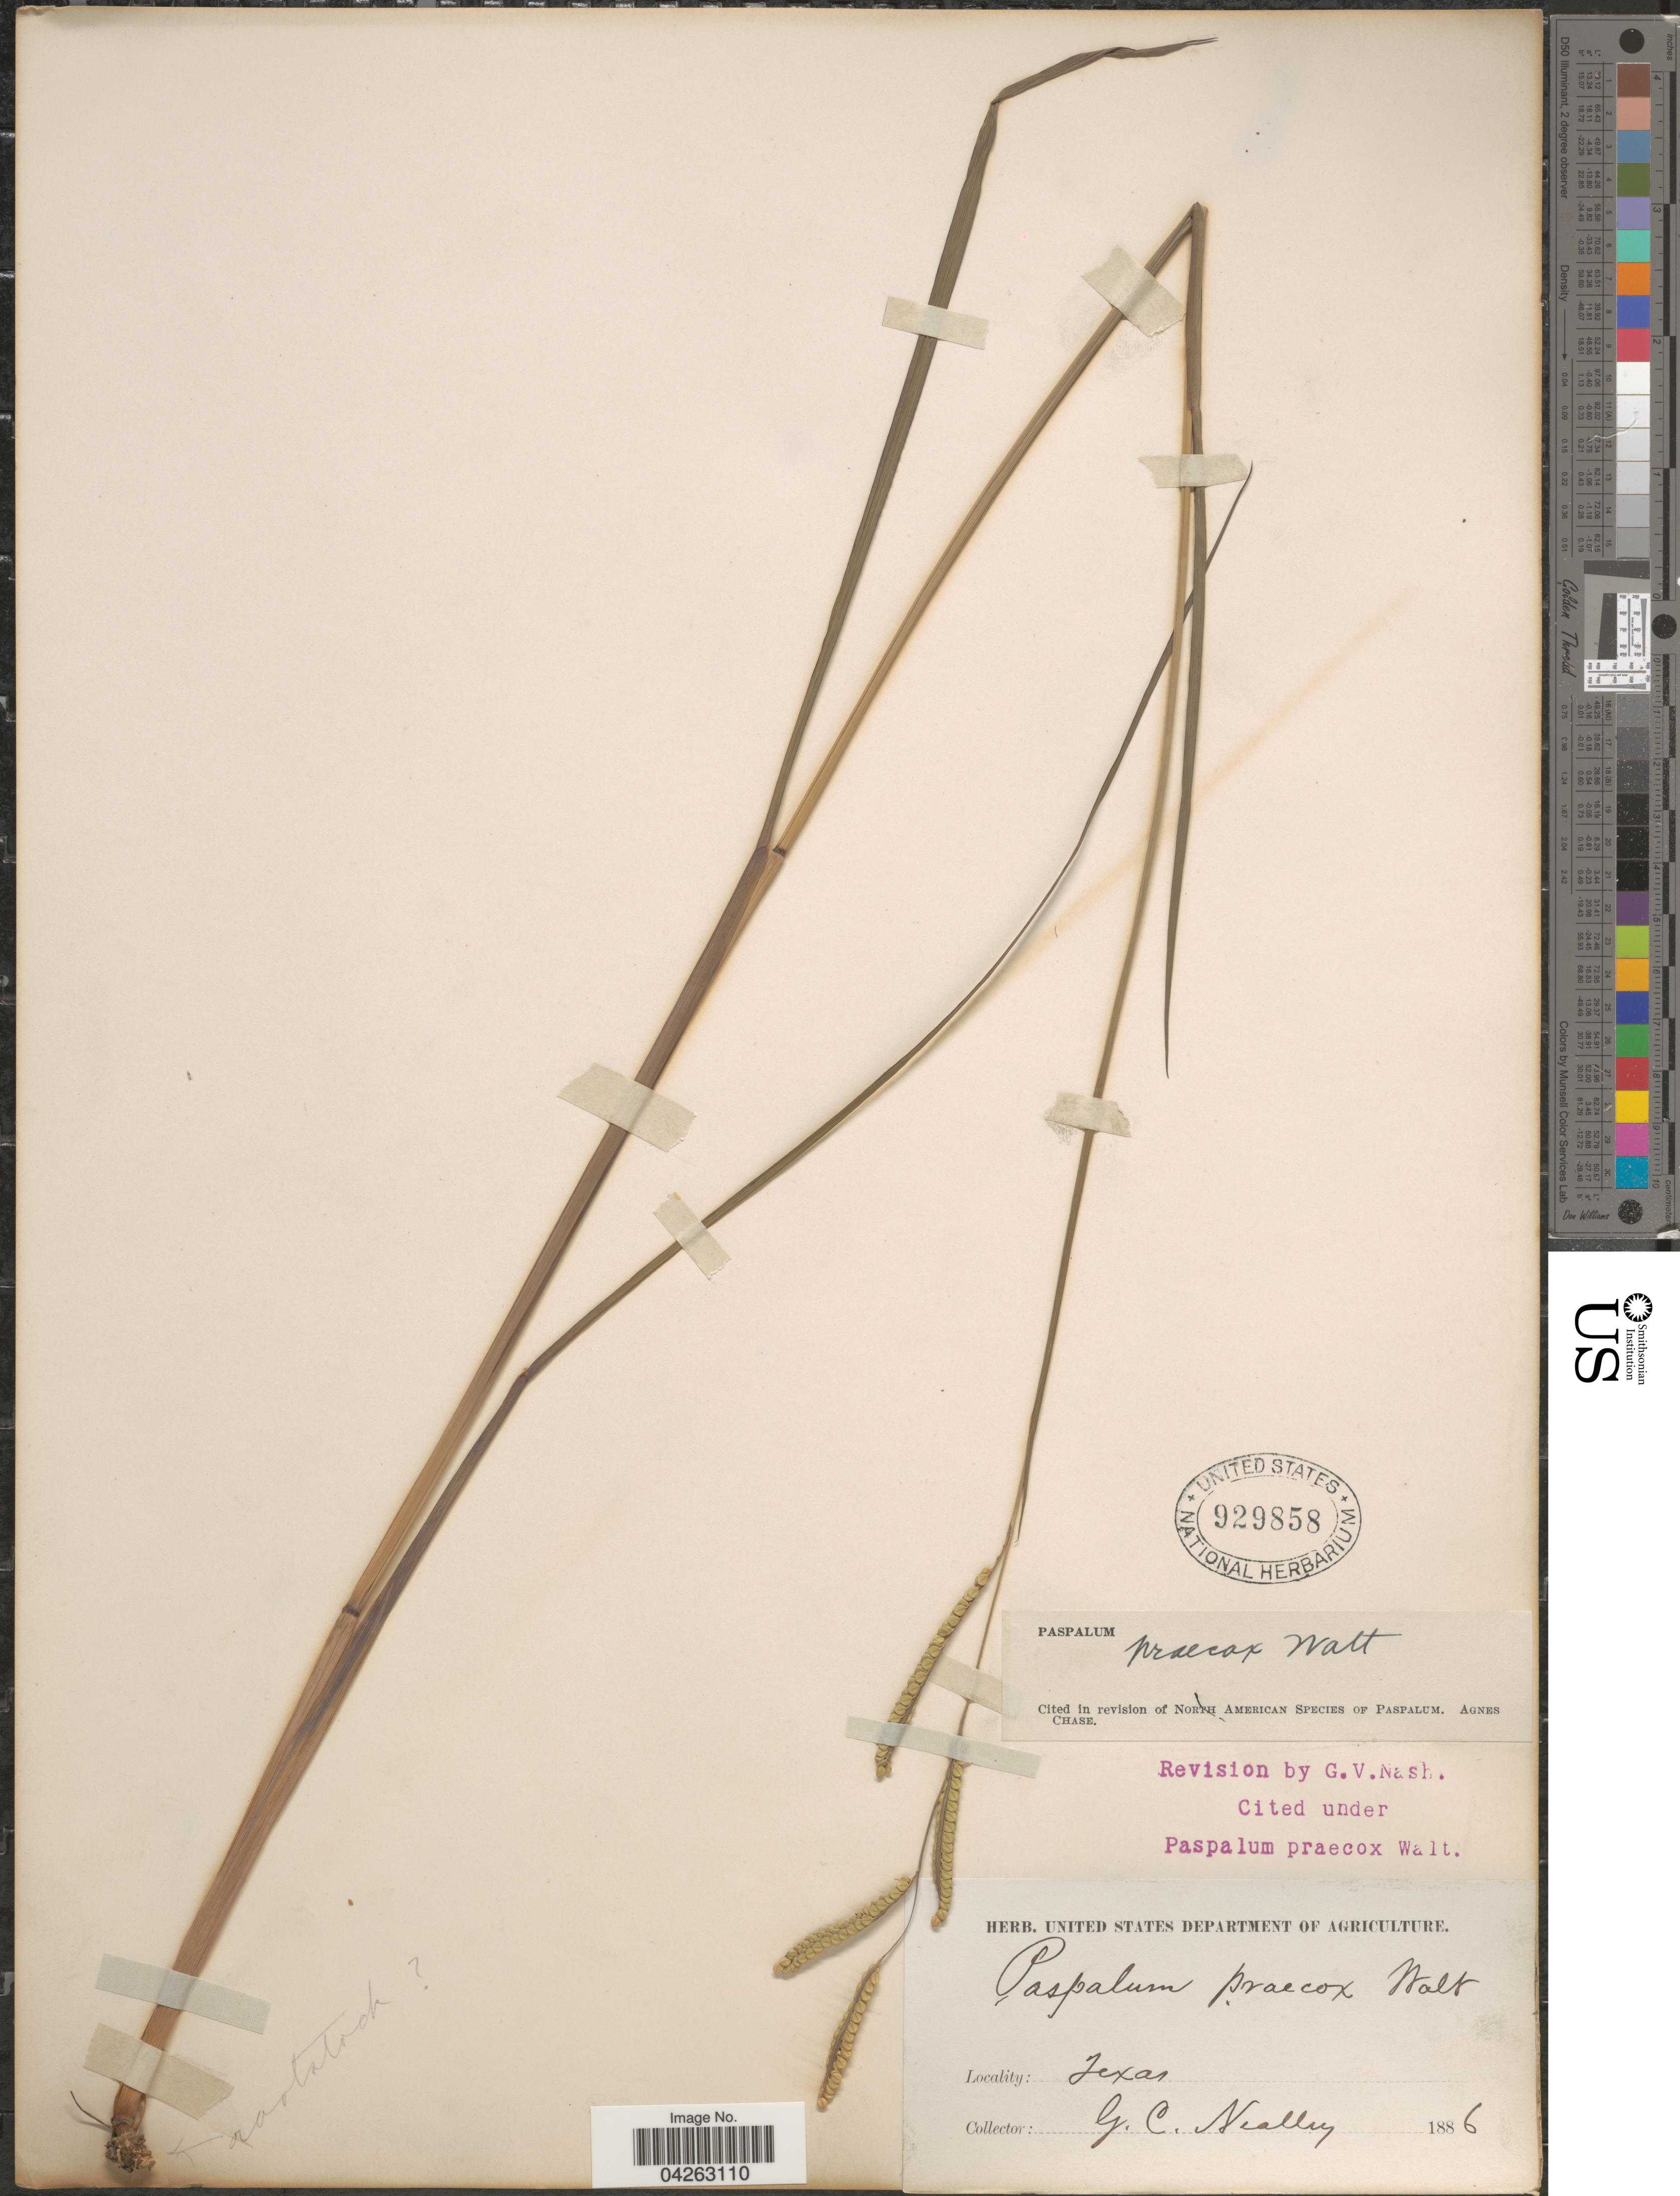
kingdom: Plantae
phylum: Tracheophyta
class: Liliopsida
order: Poales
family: Poaceae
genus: Paspalum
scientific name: Paspalum praecox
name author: Walter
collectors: G. C. Nealley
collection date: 1886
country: United States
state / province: Texas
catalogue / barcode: US 929858